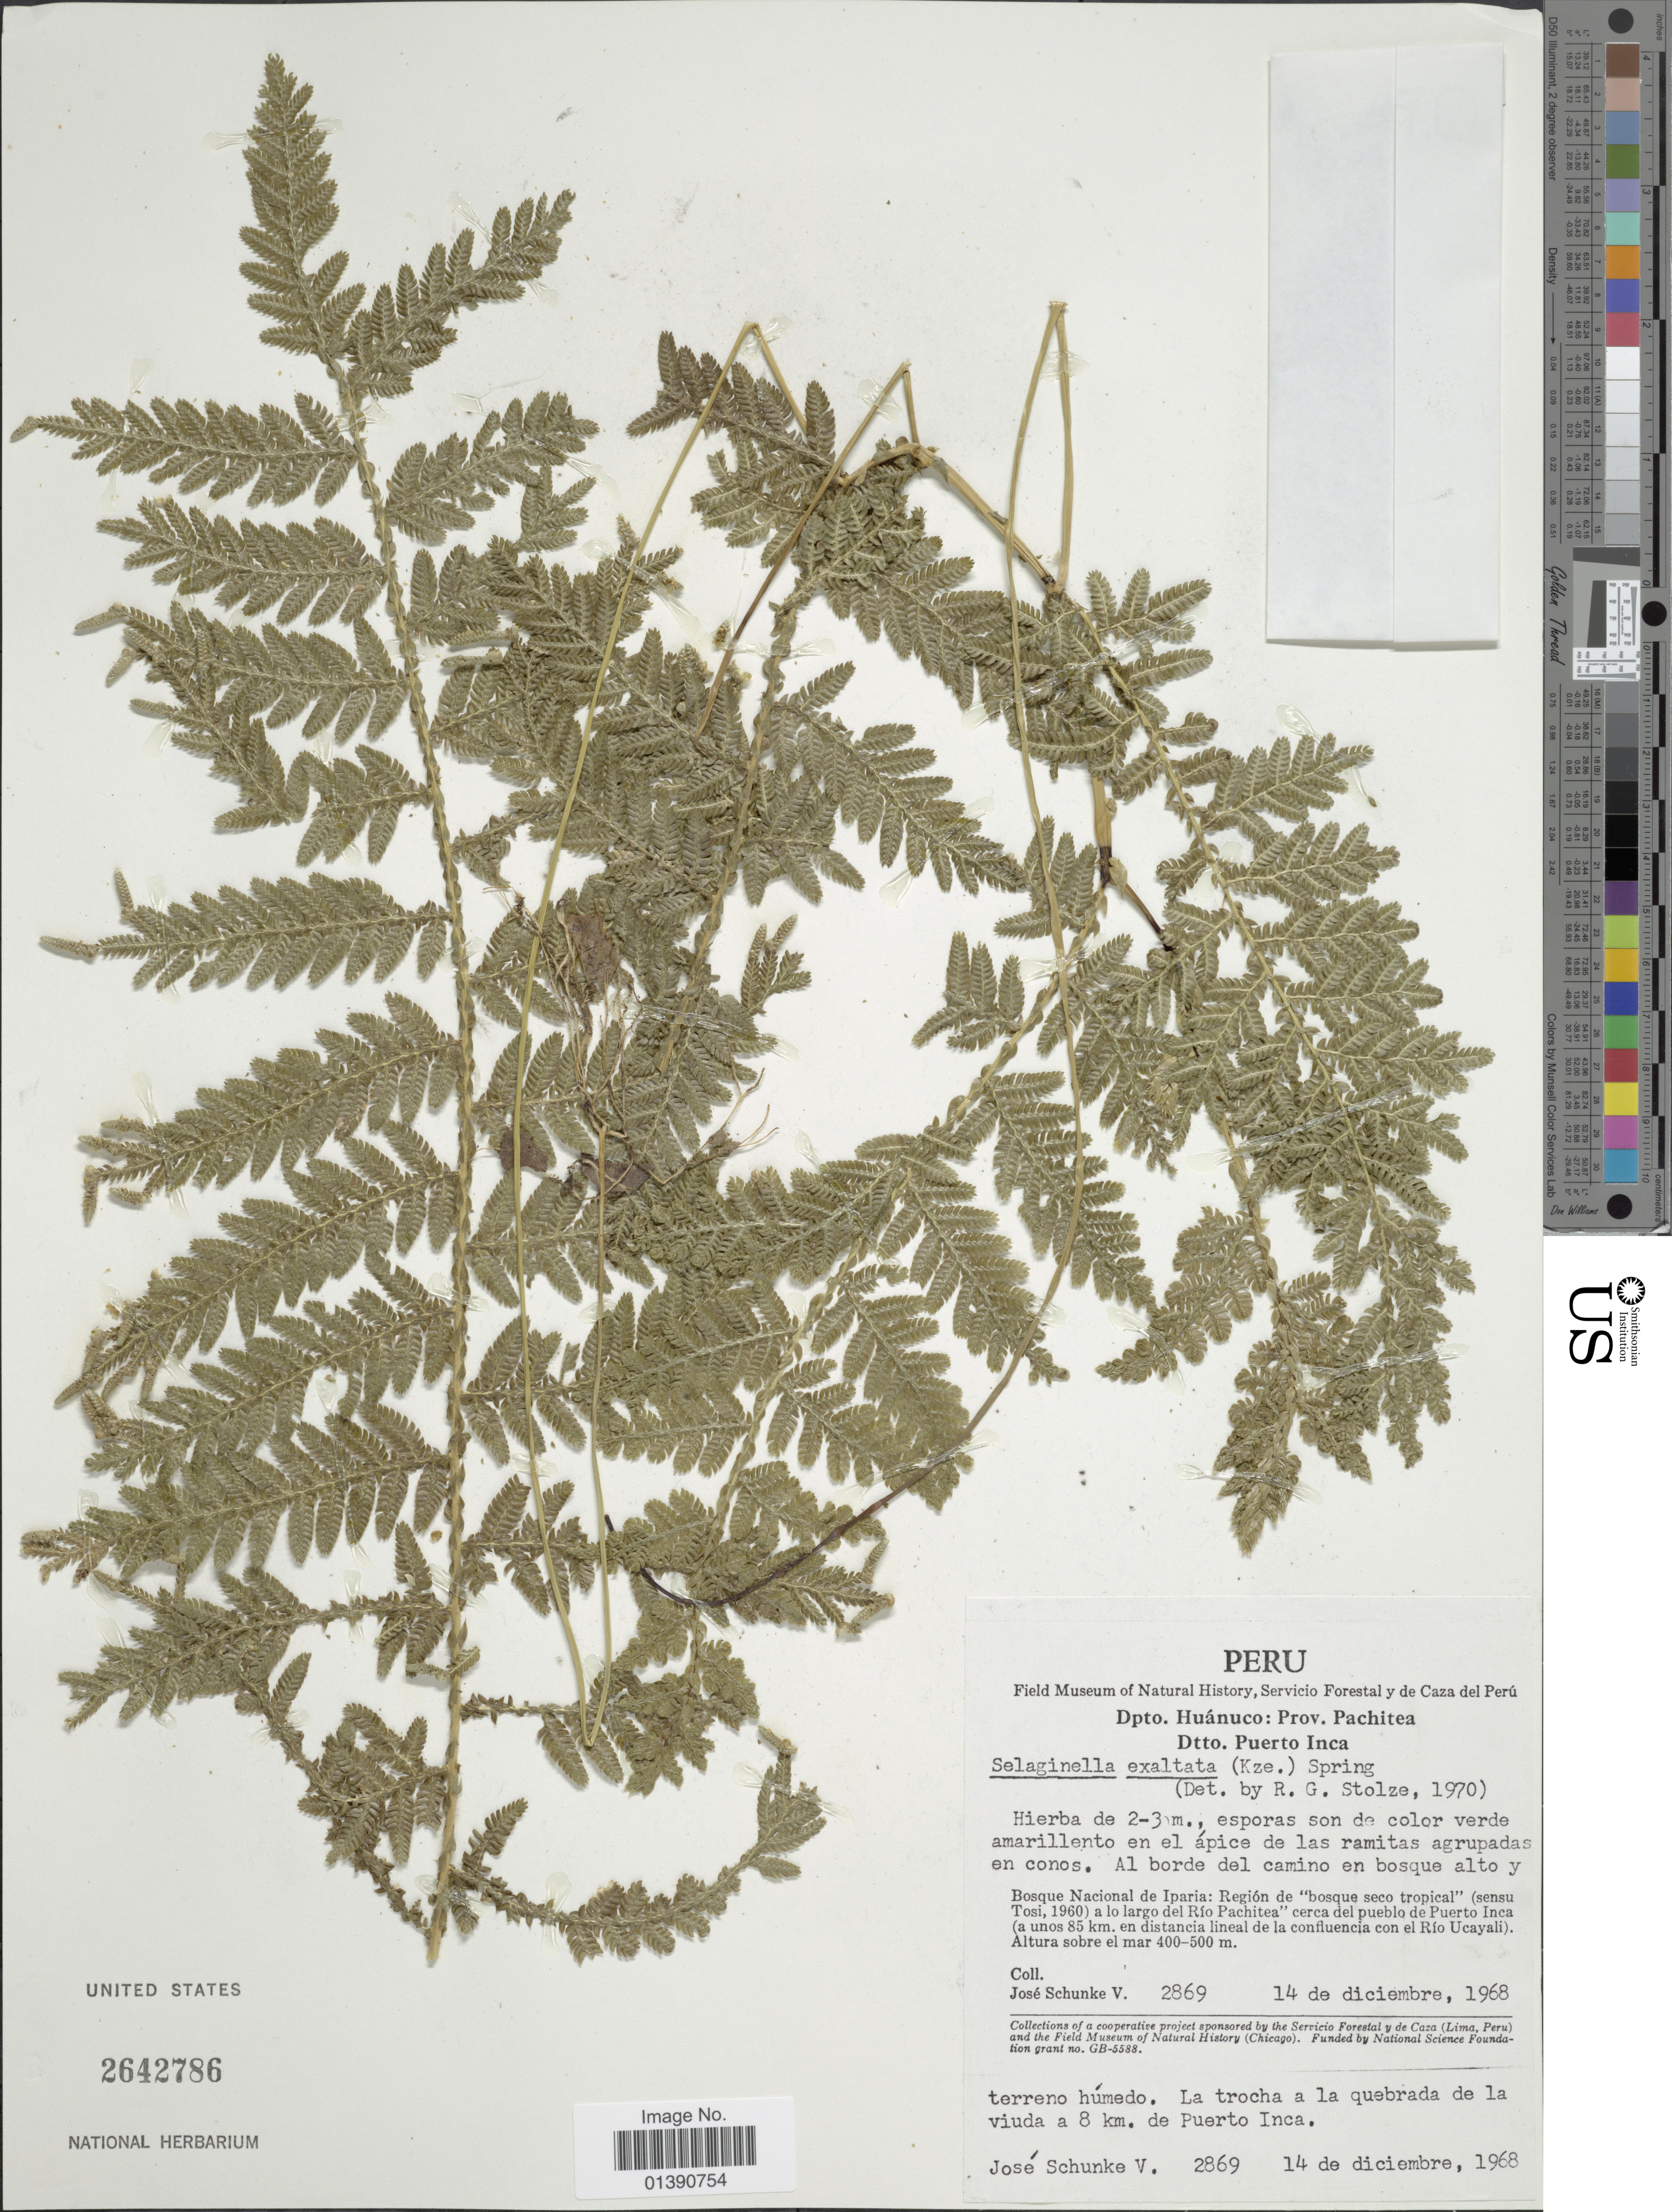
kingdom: Plantae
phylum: Tracheophyta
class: Lycopodiopsida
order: Selaginellales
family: Selaginellaceae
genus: Selaginella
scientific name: Selaginella exaltata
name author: (Kunze) Spring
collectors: J. Schunke Vigo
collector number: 2869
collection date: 1968-12-14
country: Peru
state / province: Huánuco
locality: Prov. Pachitea Dtto Puerto Inca, Bosque Nacional de Iparia: regón de ' bosque seco tropical' (sensu Tosi, 1960) a lo largo del Río Pachitea' cerca del pueblo de Puerto Inca (a unos 85 km. en distancia lineal de la confluencia con el Río Ucayali)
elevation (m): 400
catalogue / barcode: US 2642786